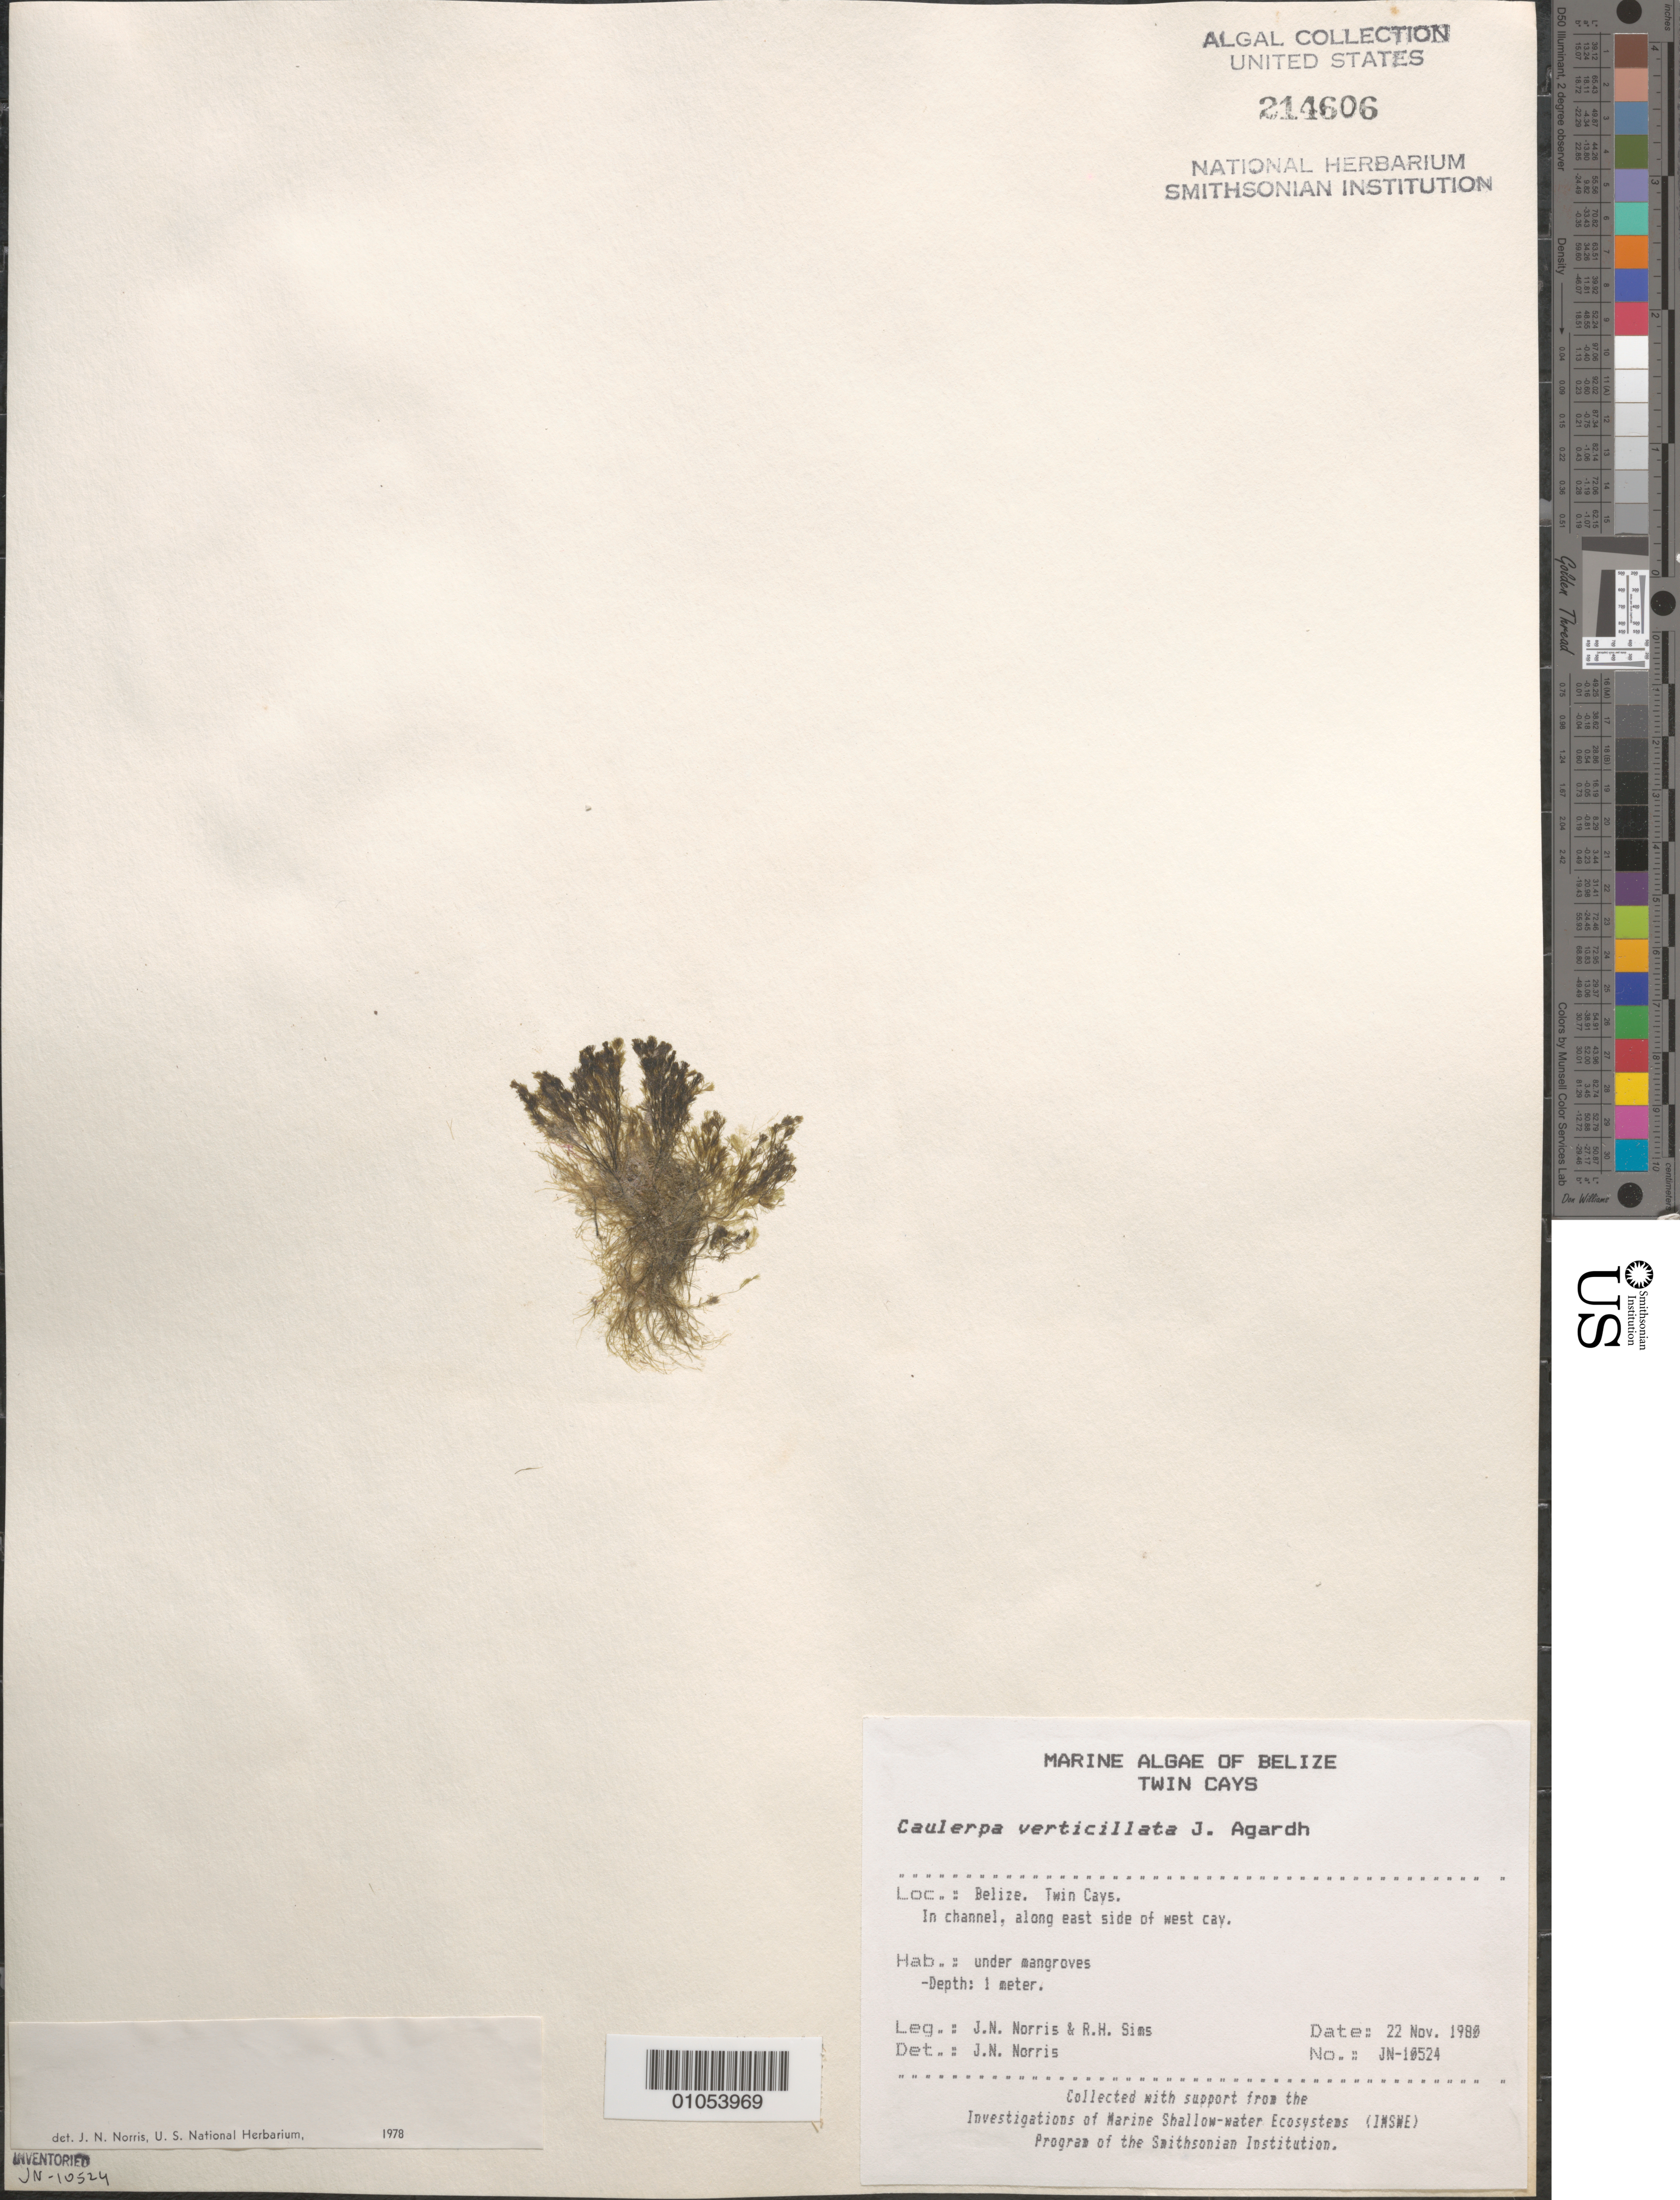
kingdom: Plantae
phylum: Chlorophyta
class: Ulvophyceae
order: Bryopsidales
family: Caulerpaceae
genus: Caulerpa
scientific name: Caulerpa verticillata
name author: J. Agardh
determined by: Norris, James N.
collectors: J. N. Norris & R. H. Sims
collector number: JN-10524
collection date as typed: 22 Nov 1980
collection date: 1980-11-22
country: Belize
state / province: Stann Creek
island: Twin Cays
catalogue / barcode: US 214606